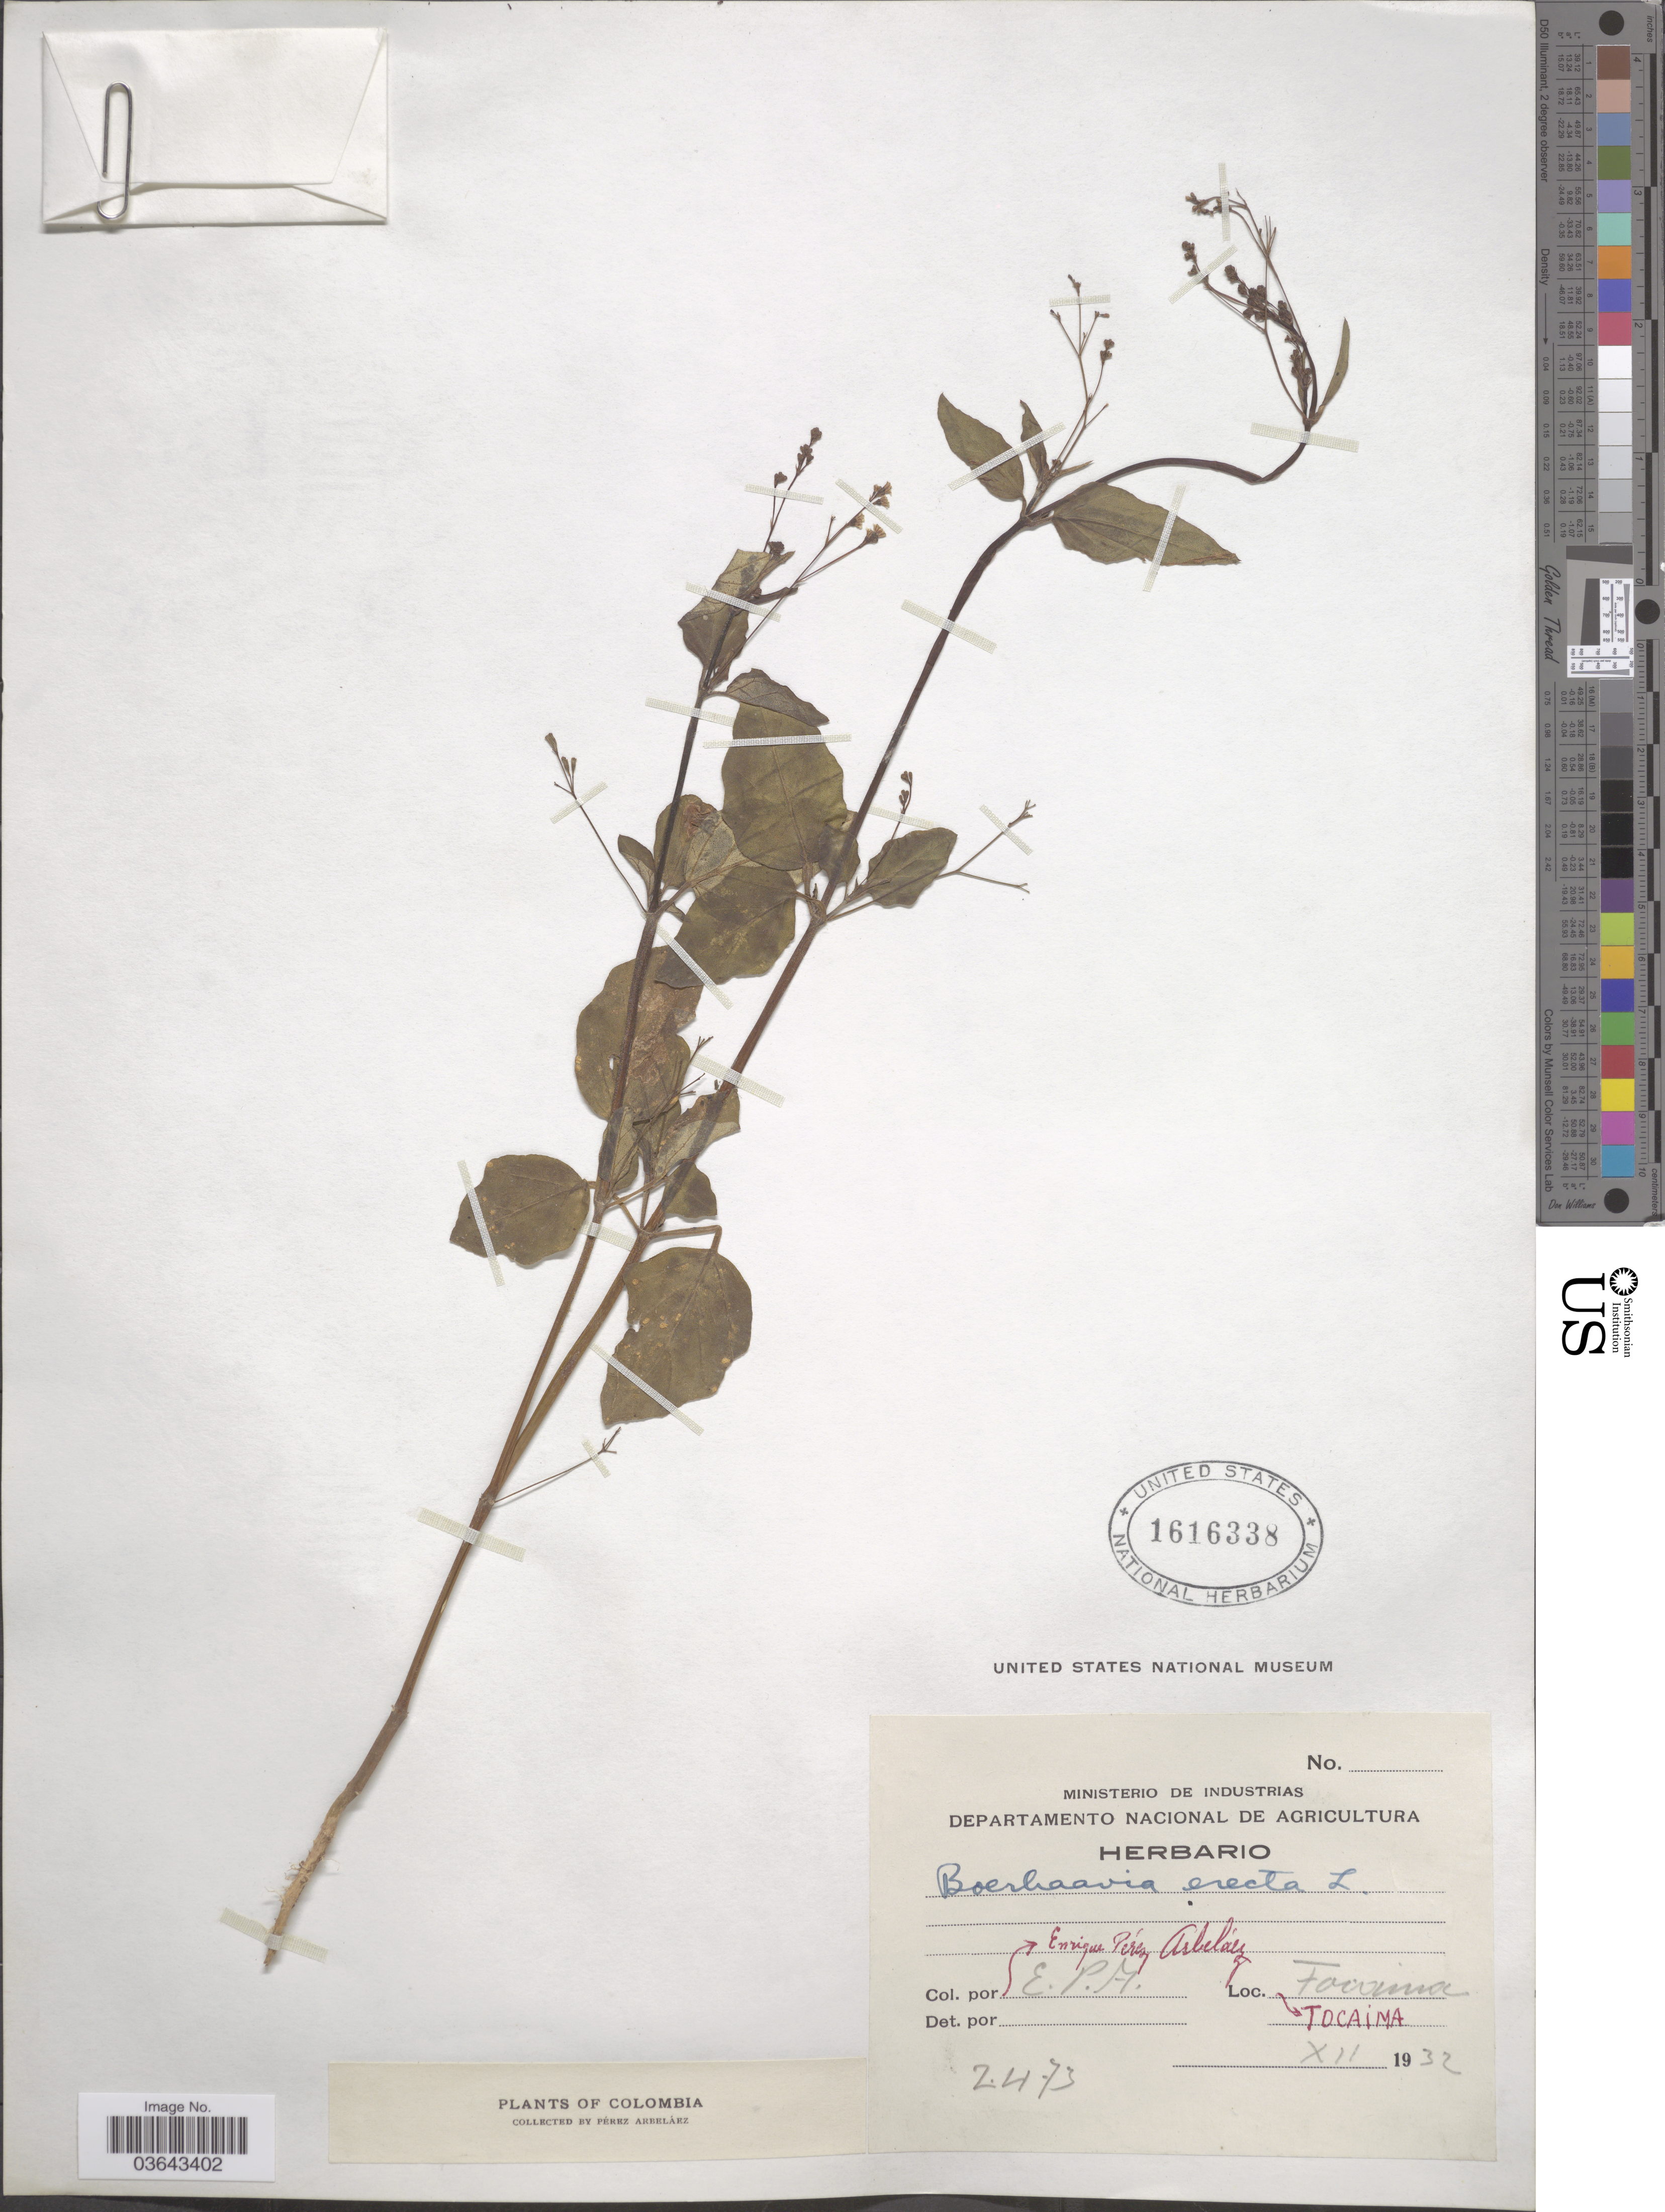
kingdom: Plantae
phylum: Tracheophyta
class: Magnoliopsida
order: Caryophyllales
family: Nyctaginaceae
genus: Boerhavia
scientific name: Boerhavia erecta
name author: L.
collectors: E. Pérez Arbeláez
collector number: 2473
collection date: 1932-12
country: Colombia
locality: Tocaima.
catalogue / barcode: US 1616338